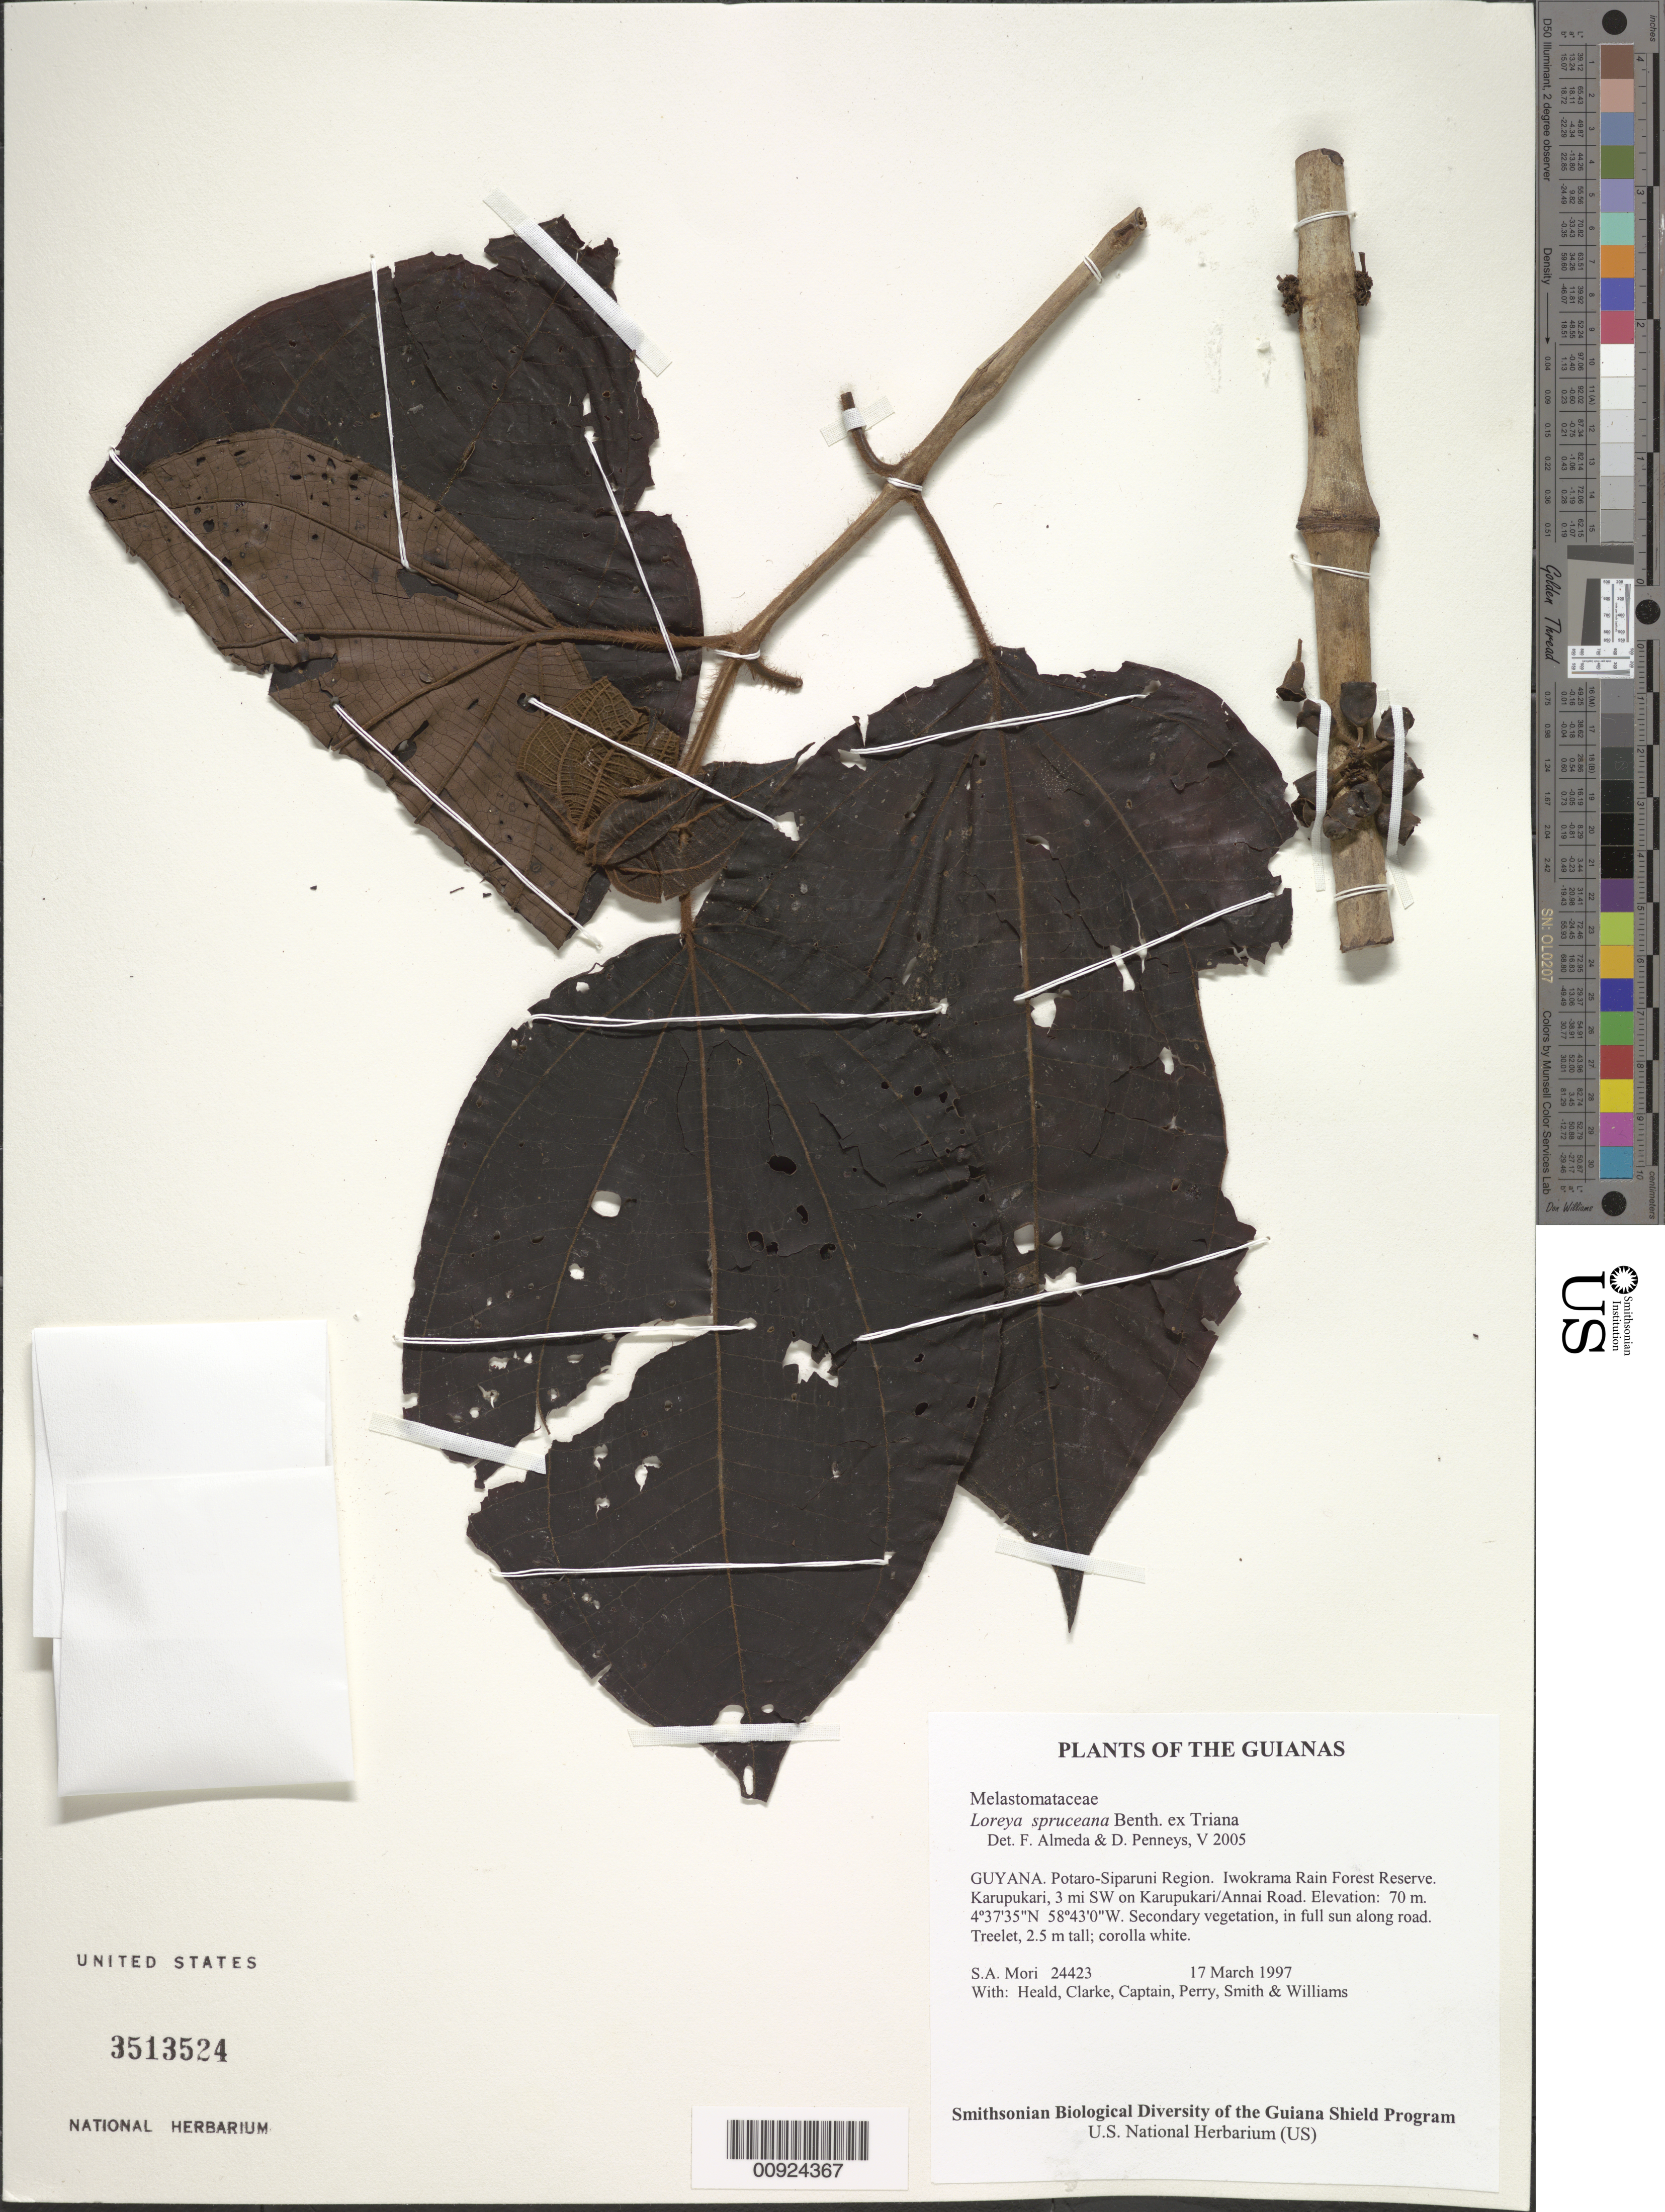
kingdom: Plantae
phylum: Tracheophyta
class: Magnoliopsida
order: Myrtales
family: Melastomataceae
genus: Bellucia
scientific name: Bellucia spruceana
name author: (Triana) J.F. Macbr.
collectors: S. Mori, S. Heald, D. Clarke, C. Captain, C. Perry, -- Smith & R. Williams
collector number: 24423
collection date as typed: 17 March 1997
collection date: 1997-03-17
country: Guyana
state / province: Potaro-Siparuni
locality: Iwokrama Rain Forest Reserve. Karupukari, 3 mi SW on Karupukari/Annai Road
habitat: Secondary vegetation, in full sun along road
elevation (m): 70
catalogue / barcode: US 3513524